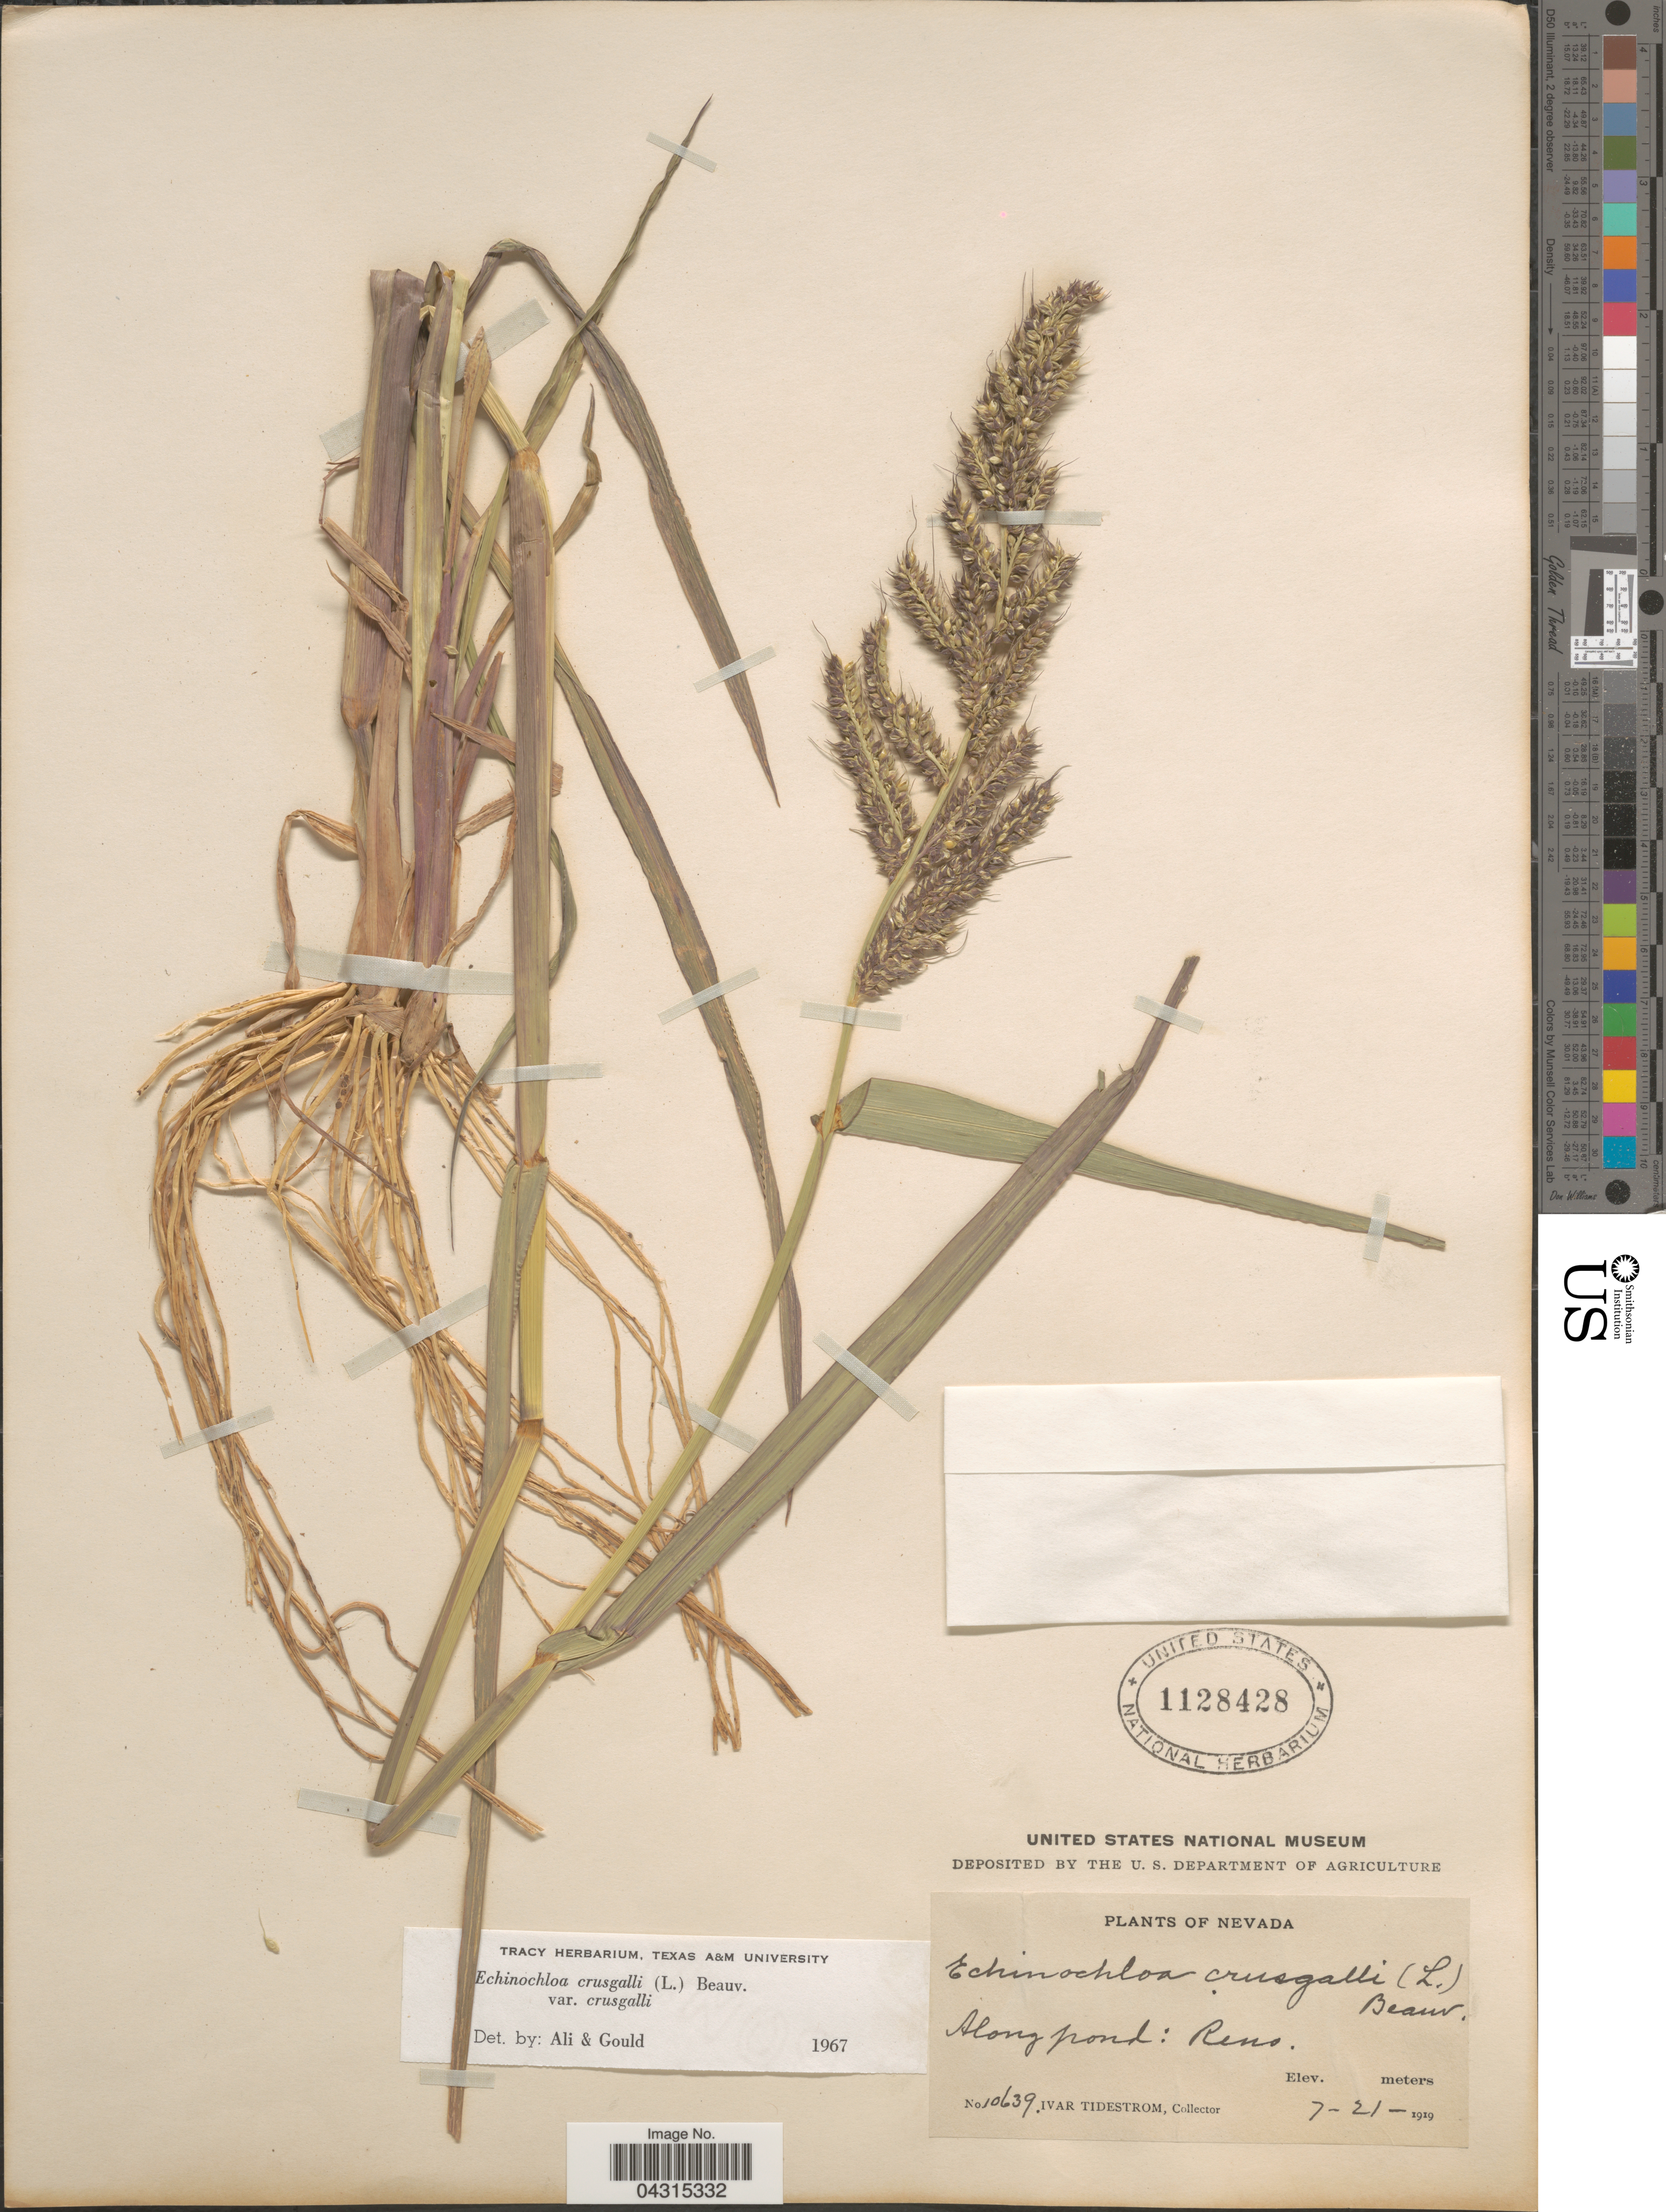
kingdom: Plantae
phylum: Tracheophyta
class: Liliopsida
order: Poales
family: Poaceae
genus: Echinochloa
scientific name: Echinochloa crus-galli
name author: (L.) P. Beauv.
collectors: I. F. Tidestrom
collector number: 10639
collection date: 1919-07-21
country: United States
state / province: Nevada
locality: Along pond: Reno.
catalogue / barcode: US 1128428